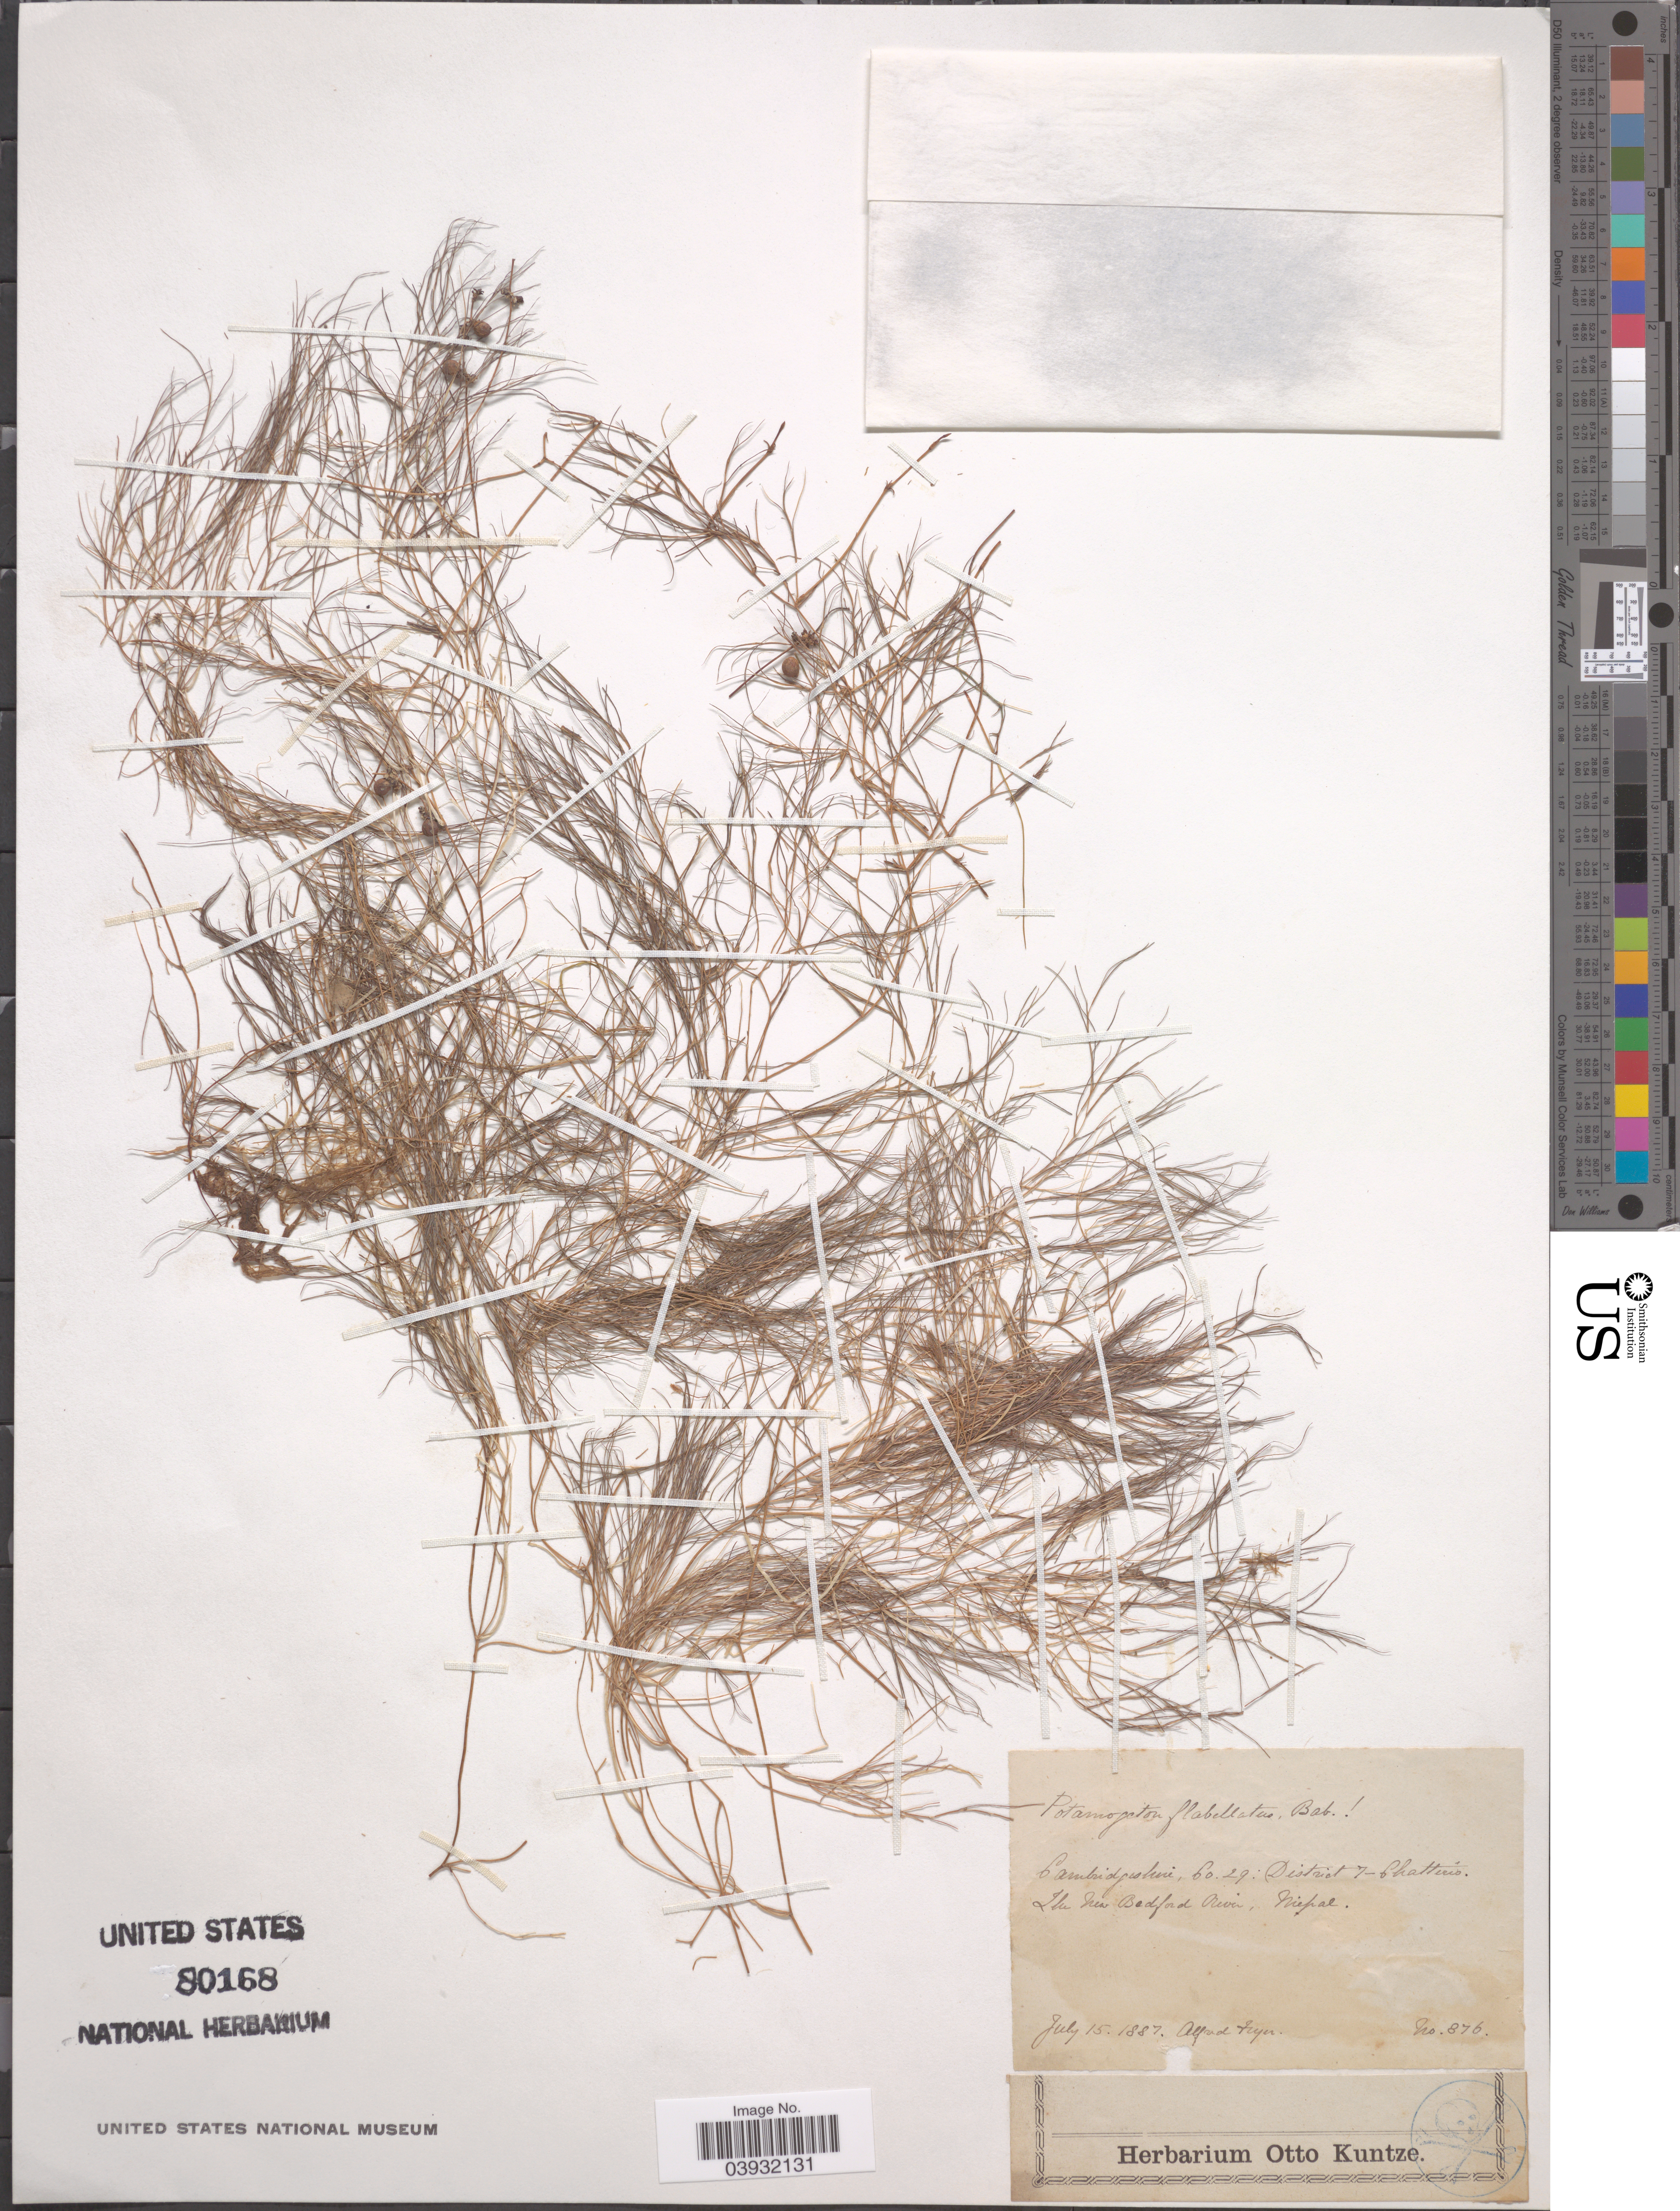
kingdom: Plantae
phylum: Tracheophyta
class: Liliopsida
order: Alismatales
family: Potamogetonaceae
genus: Potamogeton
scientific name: Potamogeton flabellatus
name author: Bab.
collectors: A. Fryer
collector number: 876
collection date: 1887-07-15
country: United Kingdom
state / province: England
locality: Cambridgeshire, Co. 29: District 7- Chatteris. Iane near Bedford River, Mepal.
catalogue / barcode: US 80168